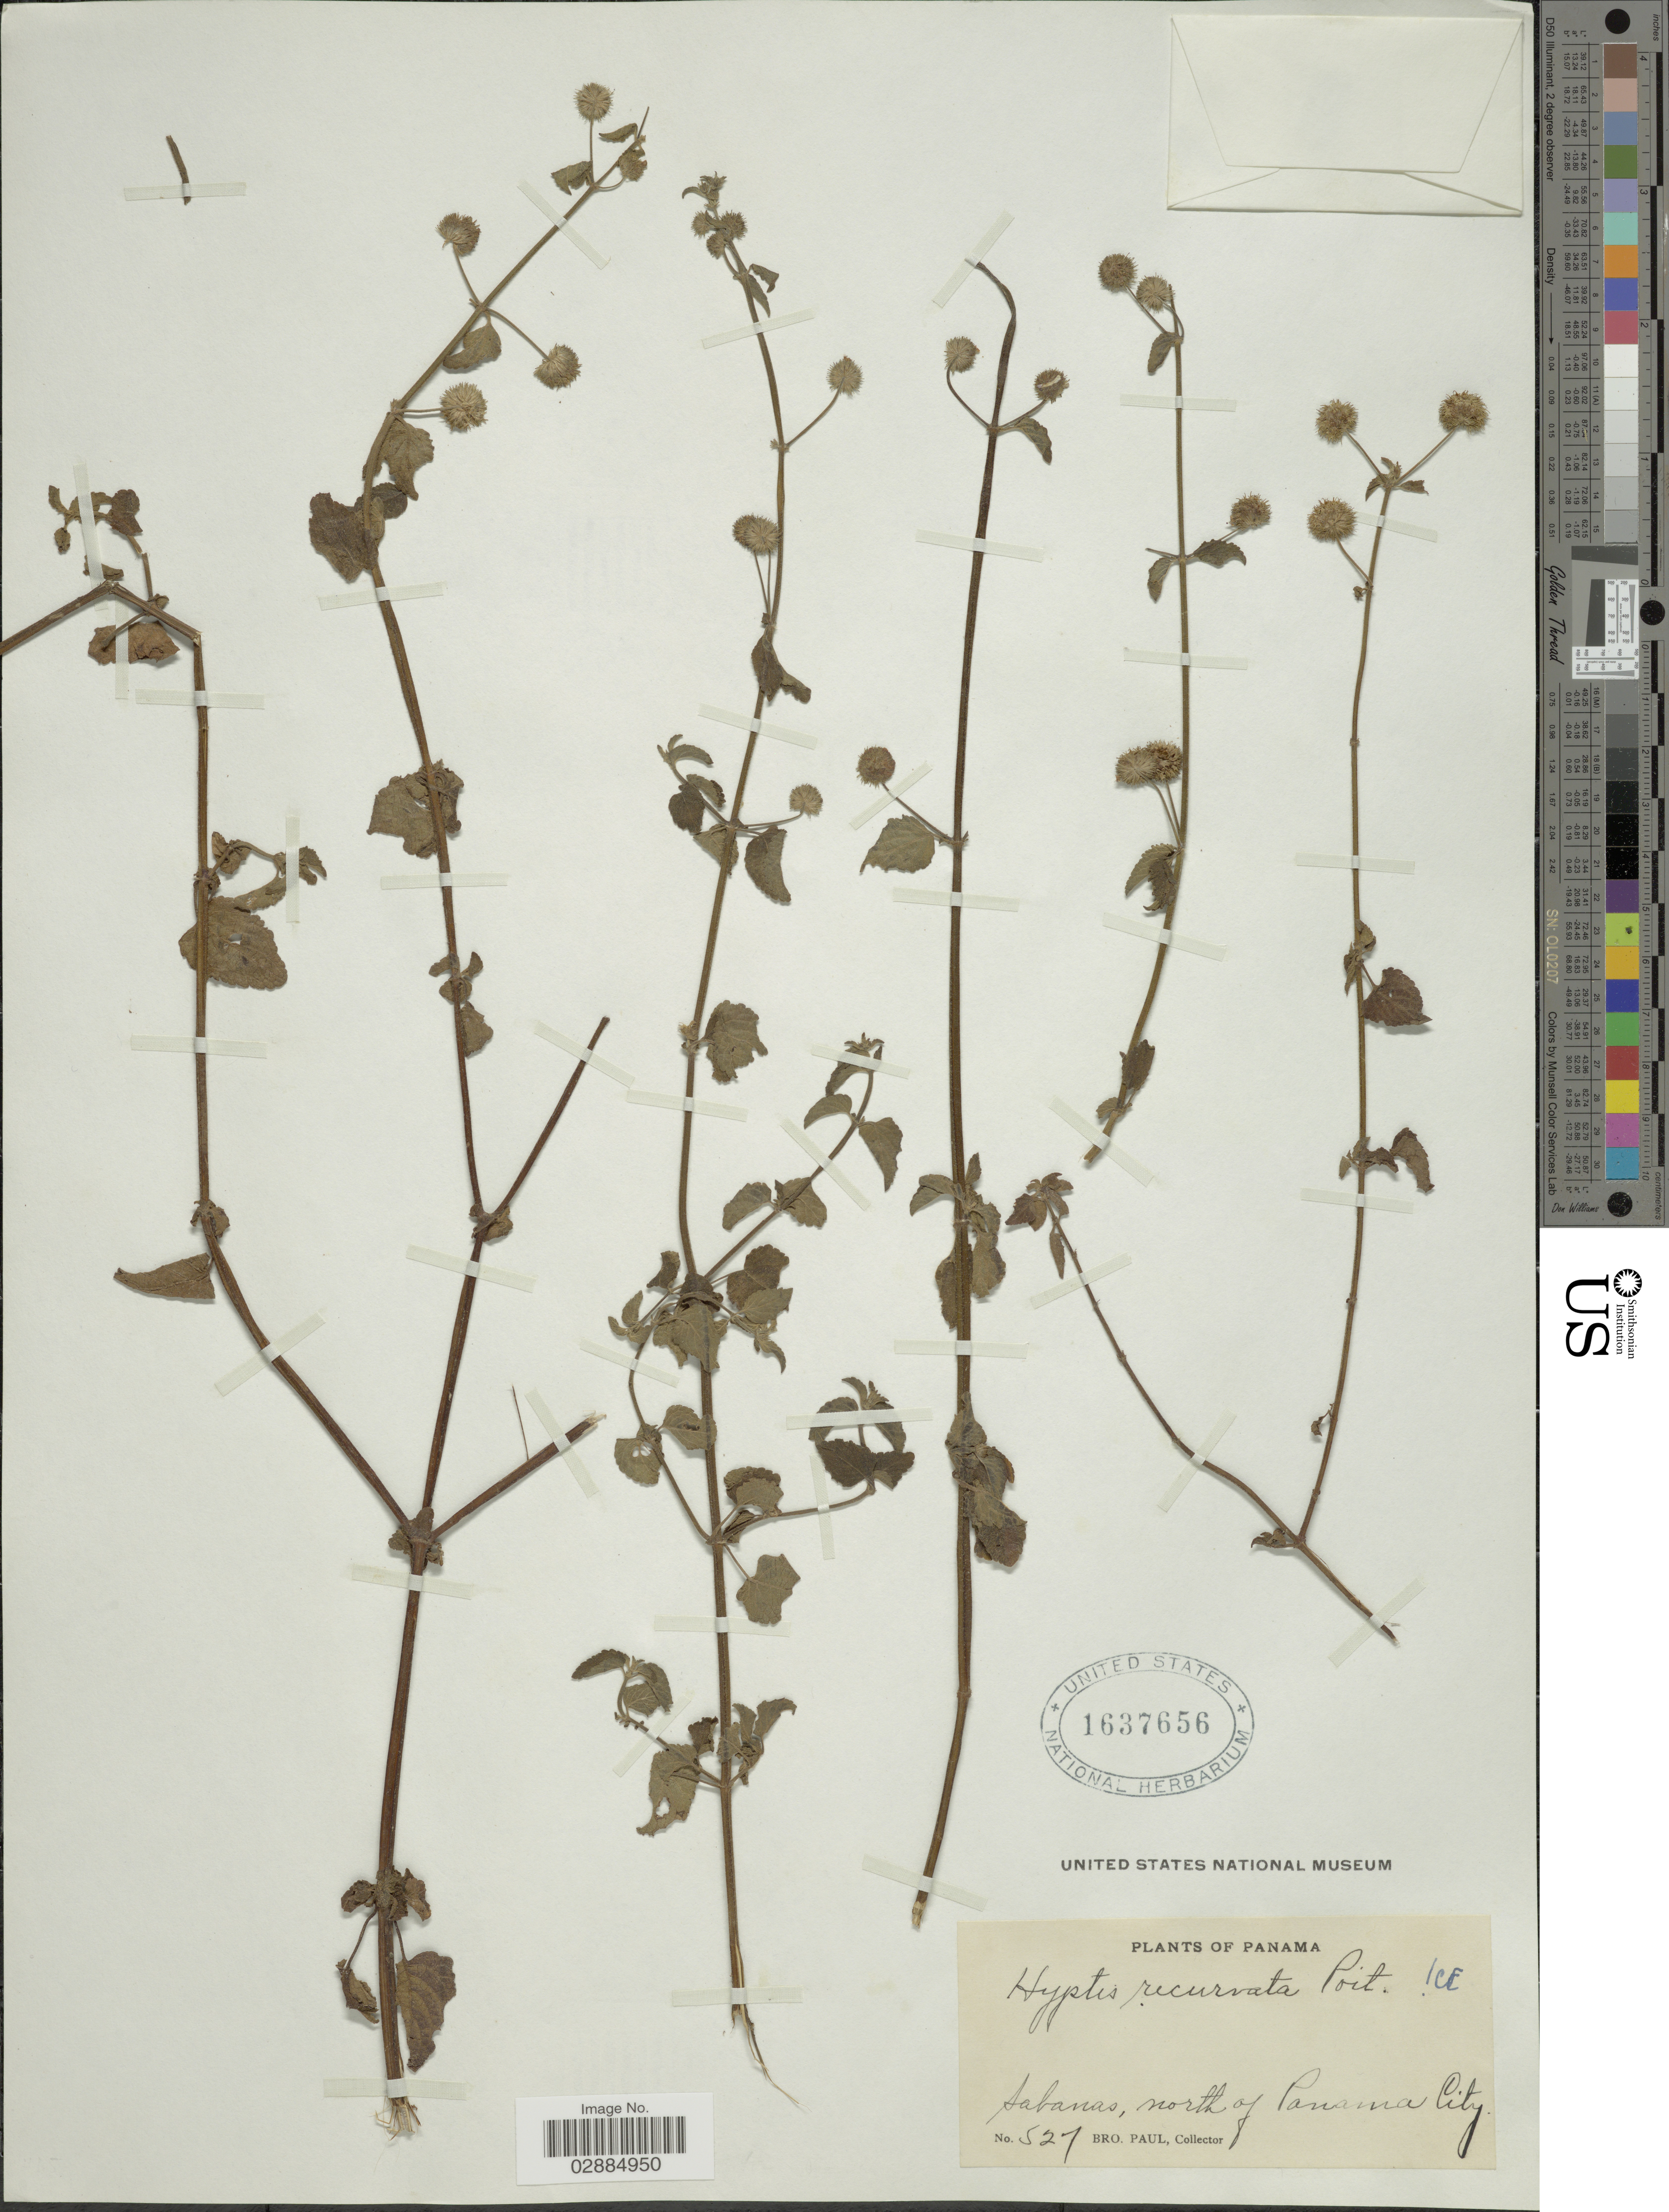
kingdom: Plantae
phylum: Tracheophyta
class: Magnoliopsida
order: Lamiales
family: Lamiaceae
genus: Hyptis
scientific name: Hyptis recurvata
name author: Poit.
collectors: B. Paul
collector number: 527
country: Panama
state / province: Panamá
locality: Sabanas, north of Panama City.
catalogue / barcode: US 1637656